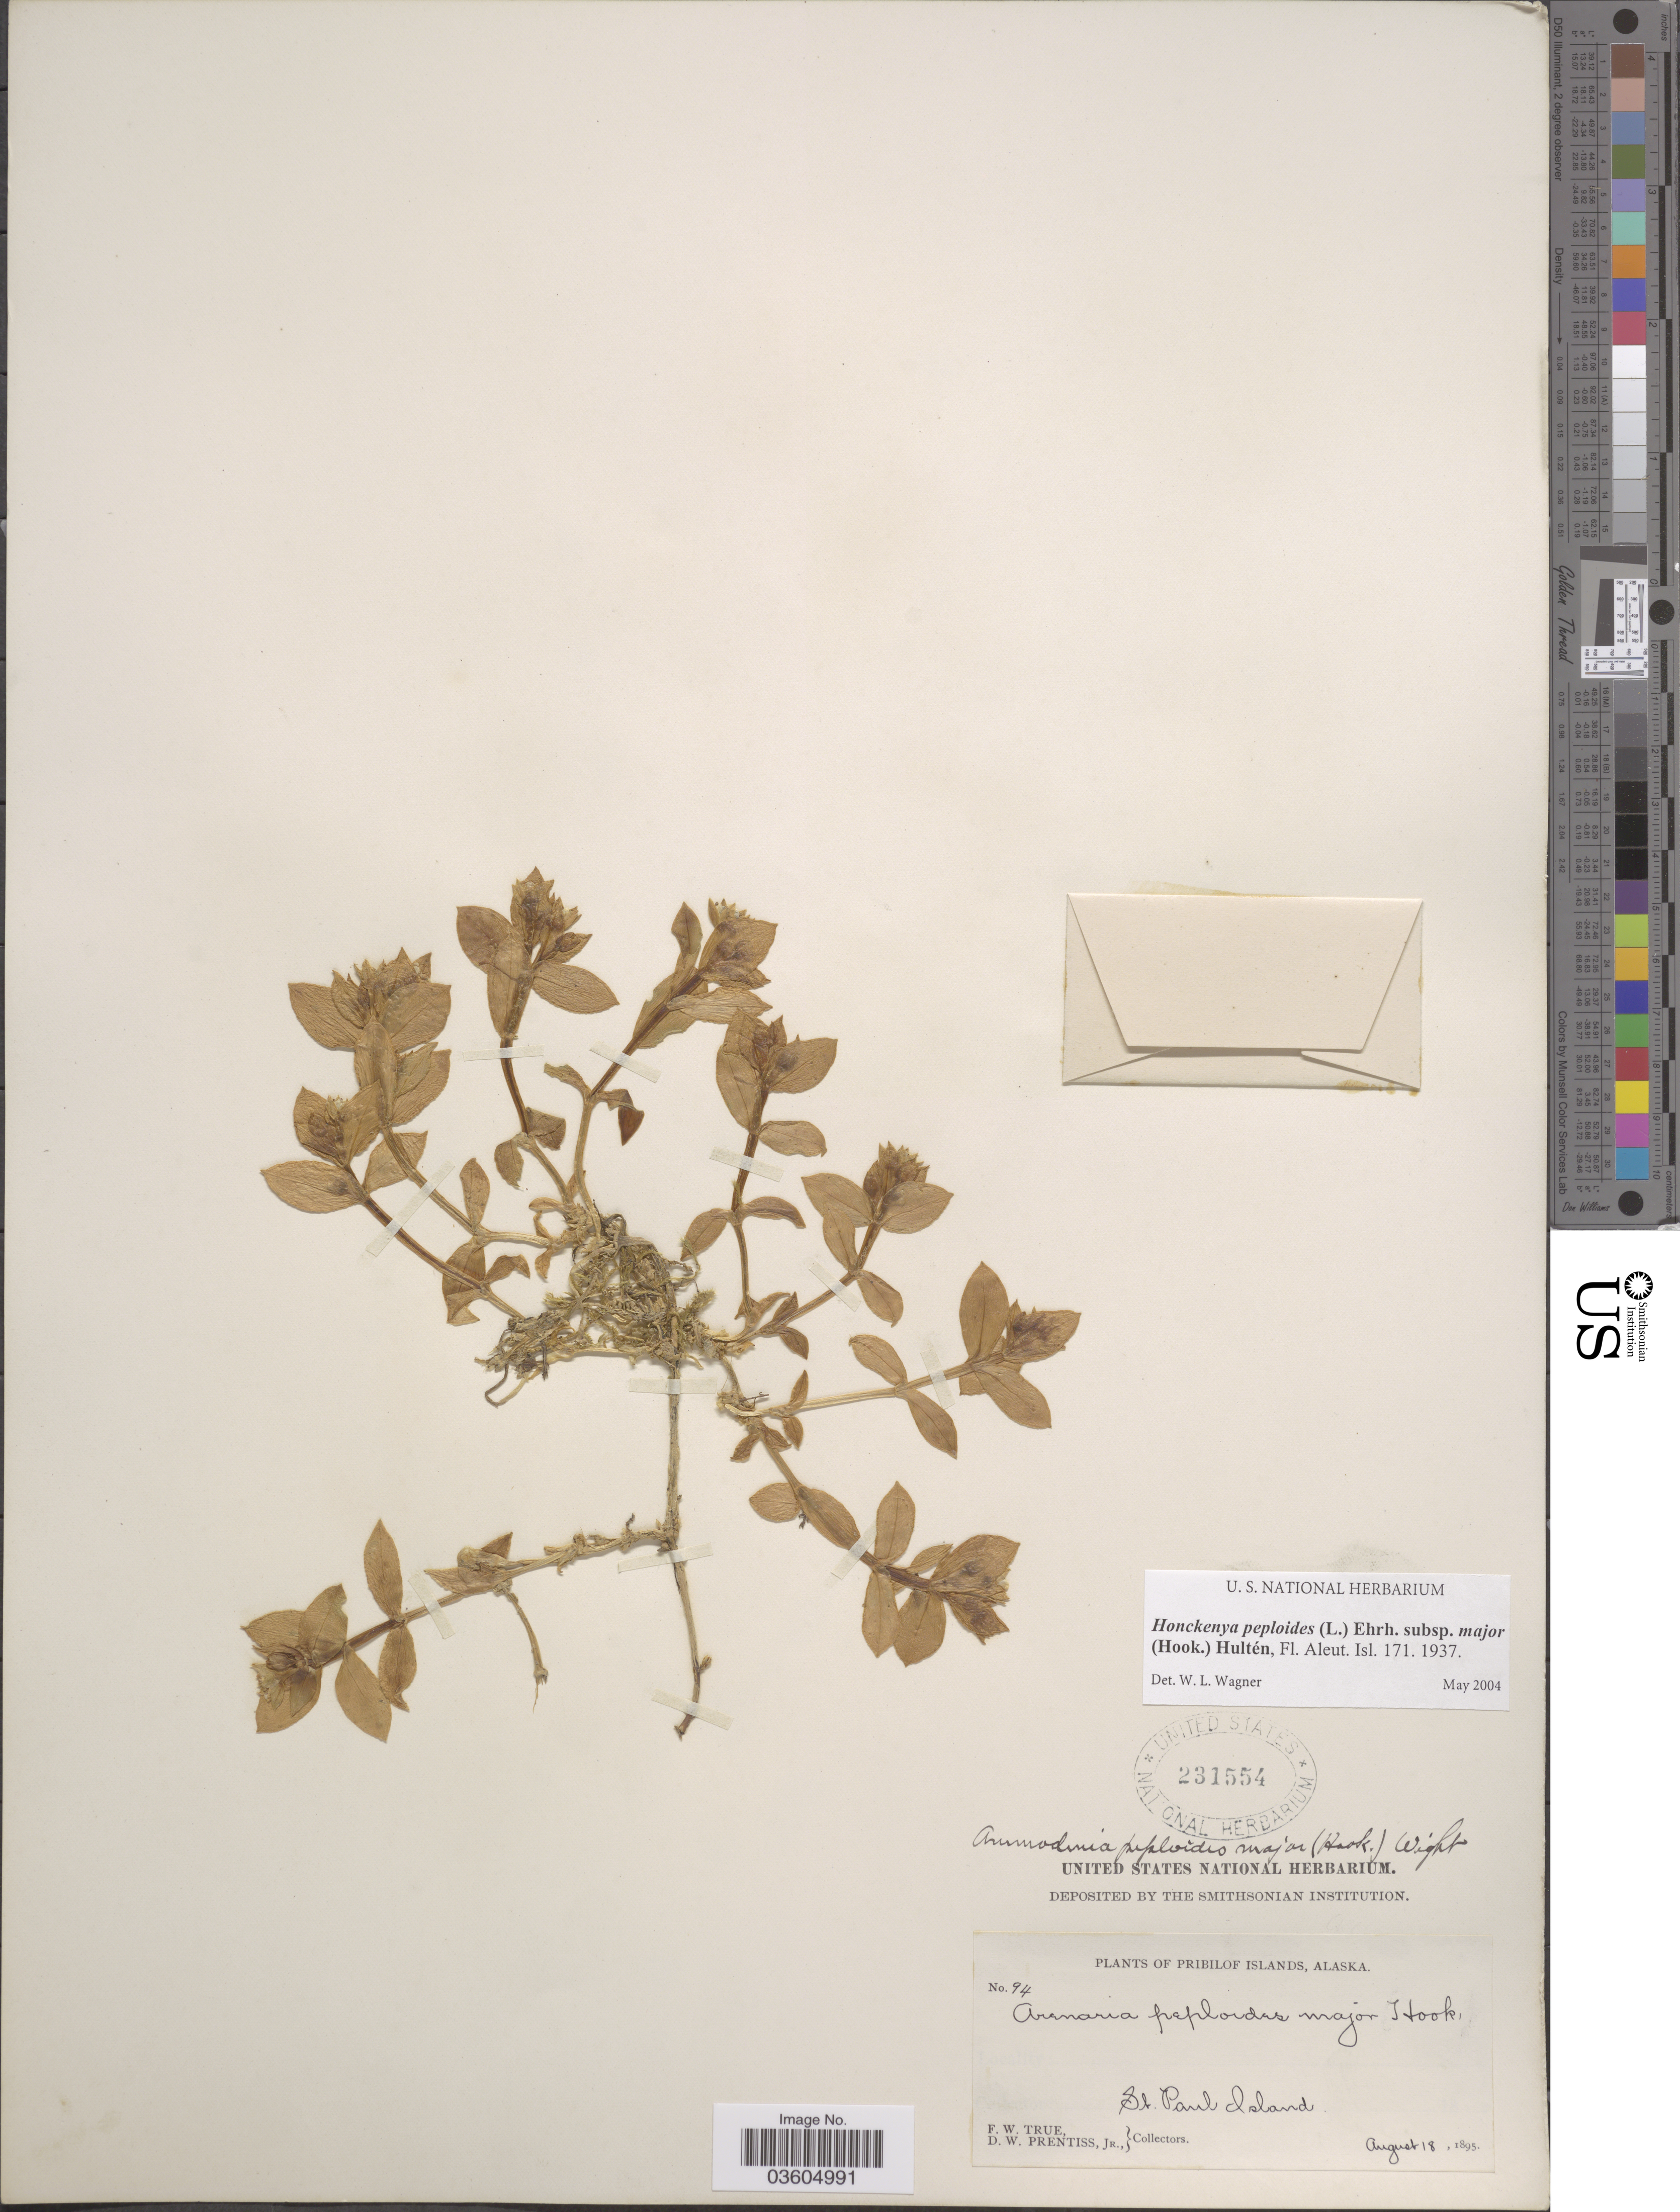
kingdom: Plantae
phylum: Tracheophyta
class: Magnoliopsida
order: Caryophyllales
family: Caryophyllaceae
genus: Honckenya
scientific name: Honckenya peploides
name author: (L.) Ehrh.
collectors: F. True & D. Prentiss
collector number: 94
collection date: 1895-08-18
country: United States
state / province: Alaska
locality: Pribilof Islands. St. Paul Island.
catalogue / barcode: US 231554